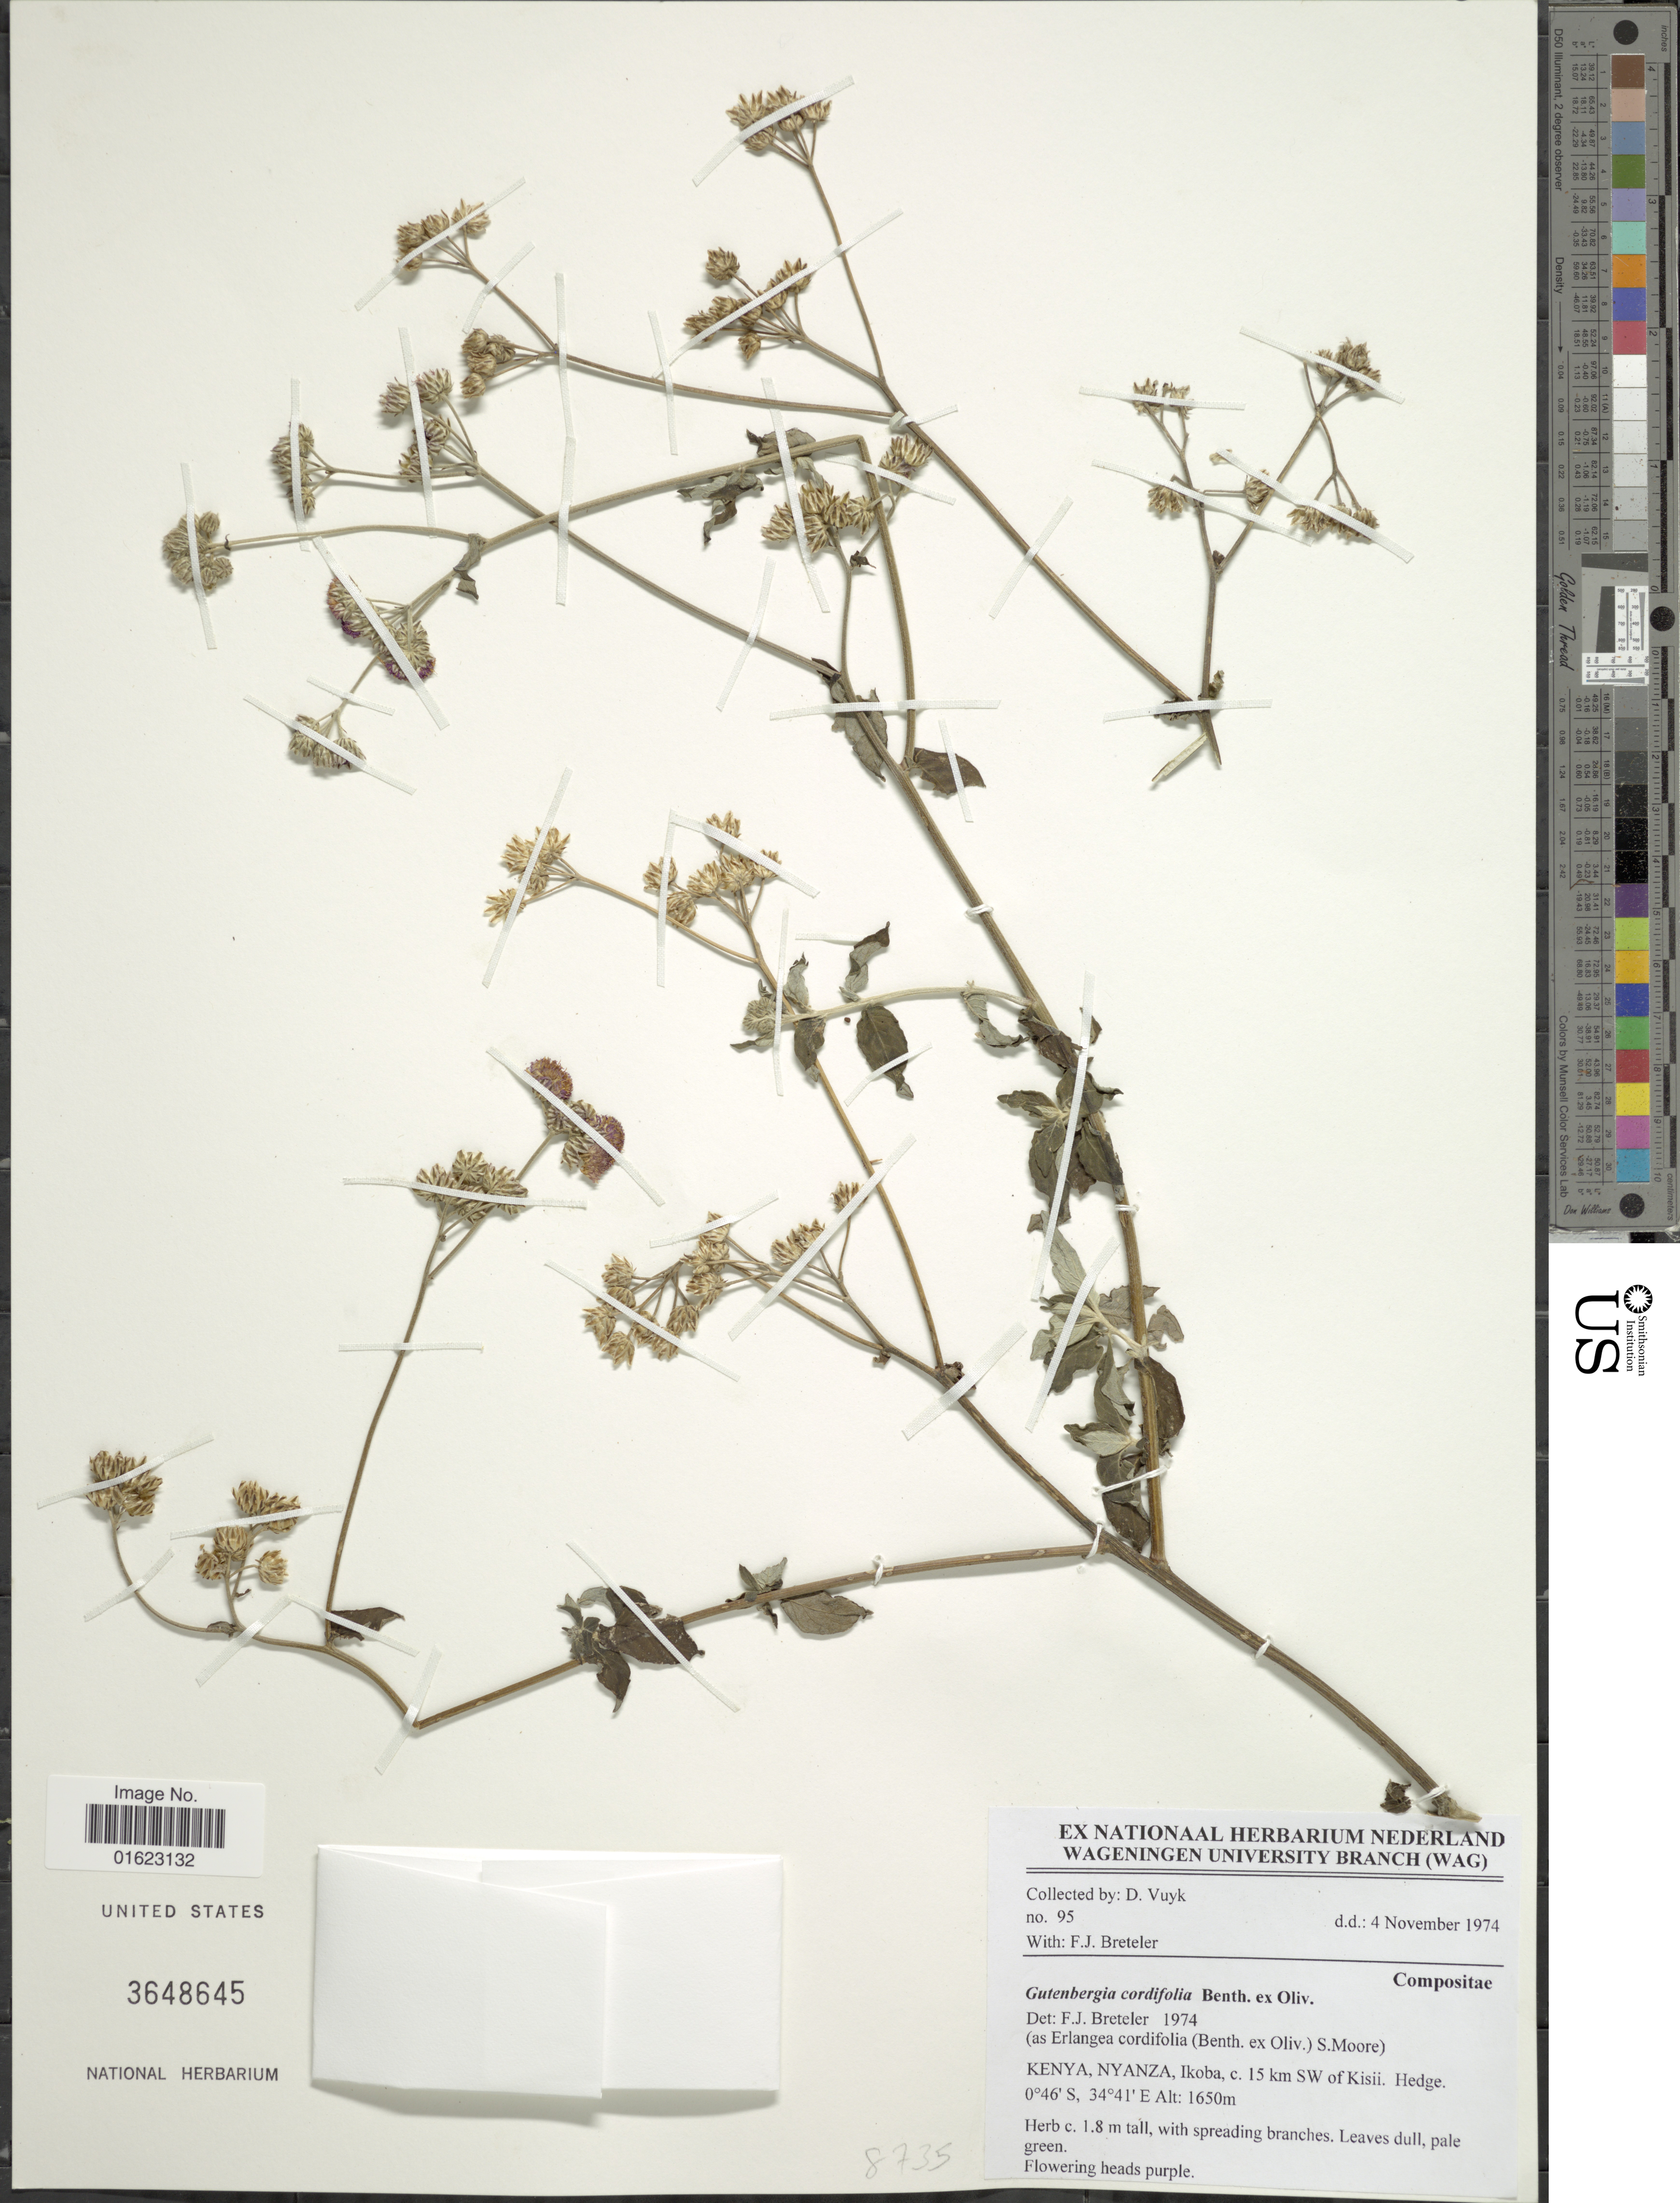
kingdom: Plantae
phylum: Tracheophyta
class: Magnoliopsida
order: Asterales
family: Asteraceae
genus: Gutenbergia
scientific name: Gutenbergia cordifolia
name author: Benth. ex Oliv.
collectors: D. Vuyk & F. J. Breteler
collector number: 95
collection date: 1974-11-04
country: Kenya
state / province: Kisii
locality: Kenya, Nyanza, Ikoba, c. 15 km SW of Kisii.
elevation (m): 1650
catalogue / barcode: US 3648645